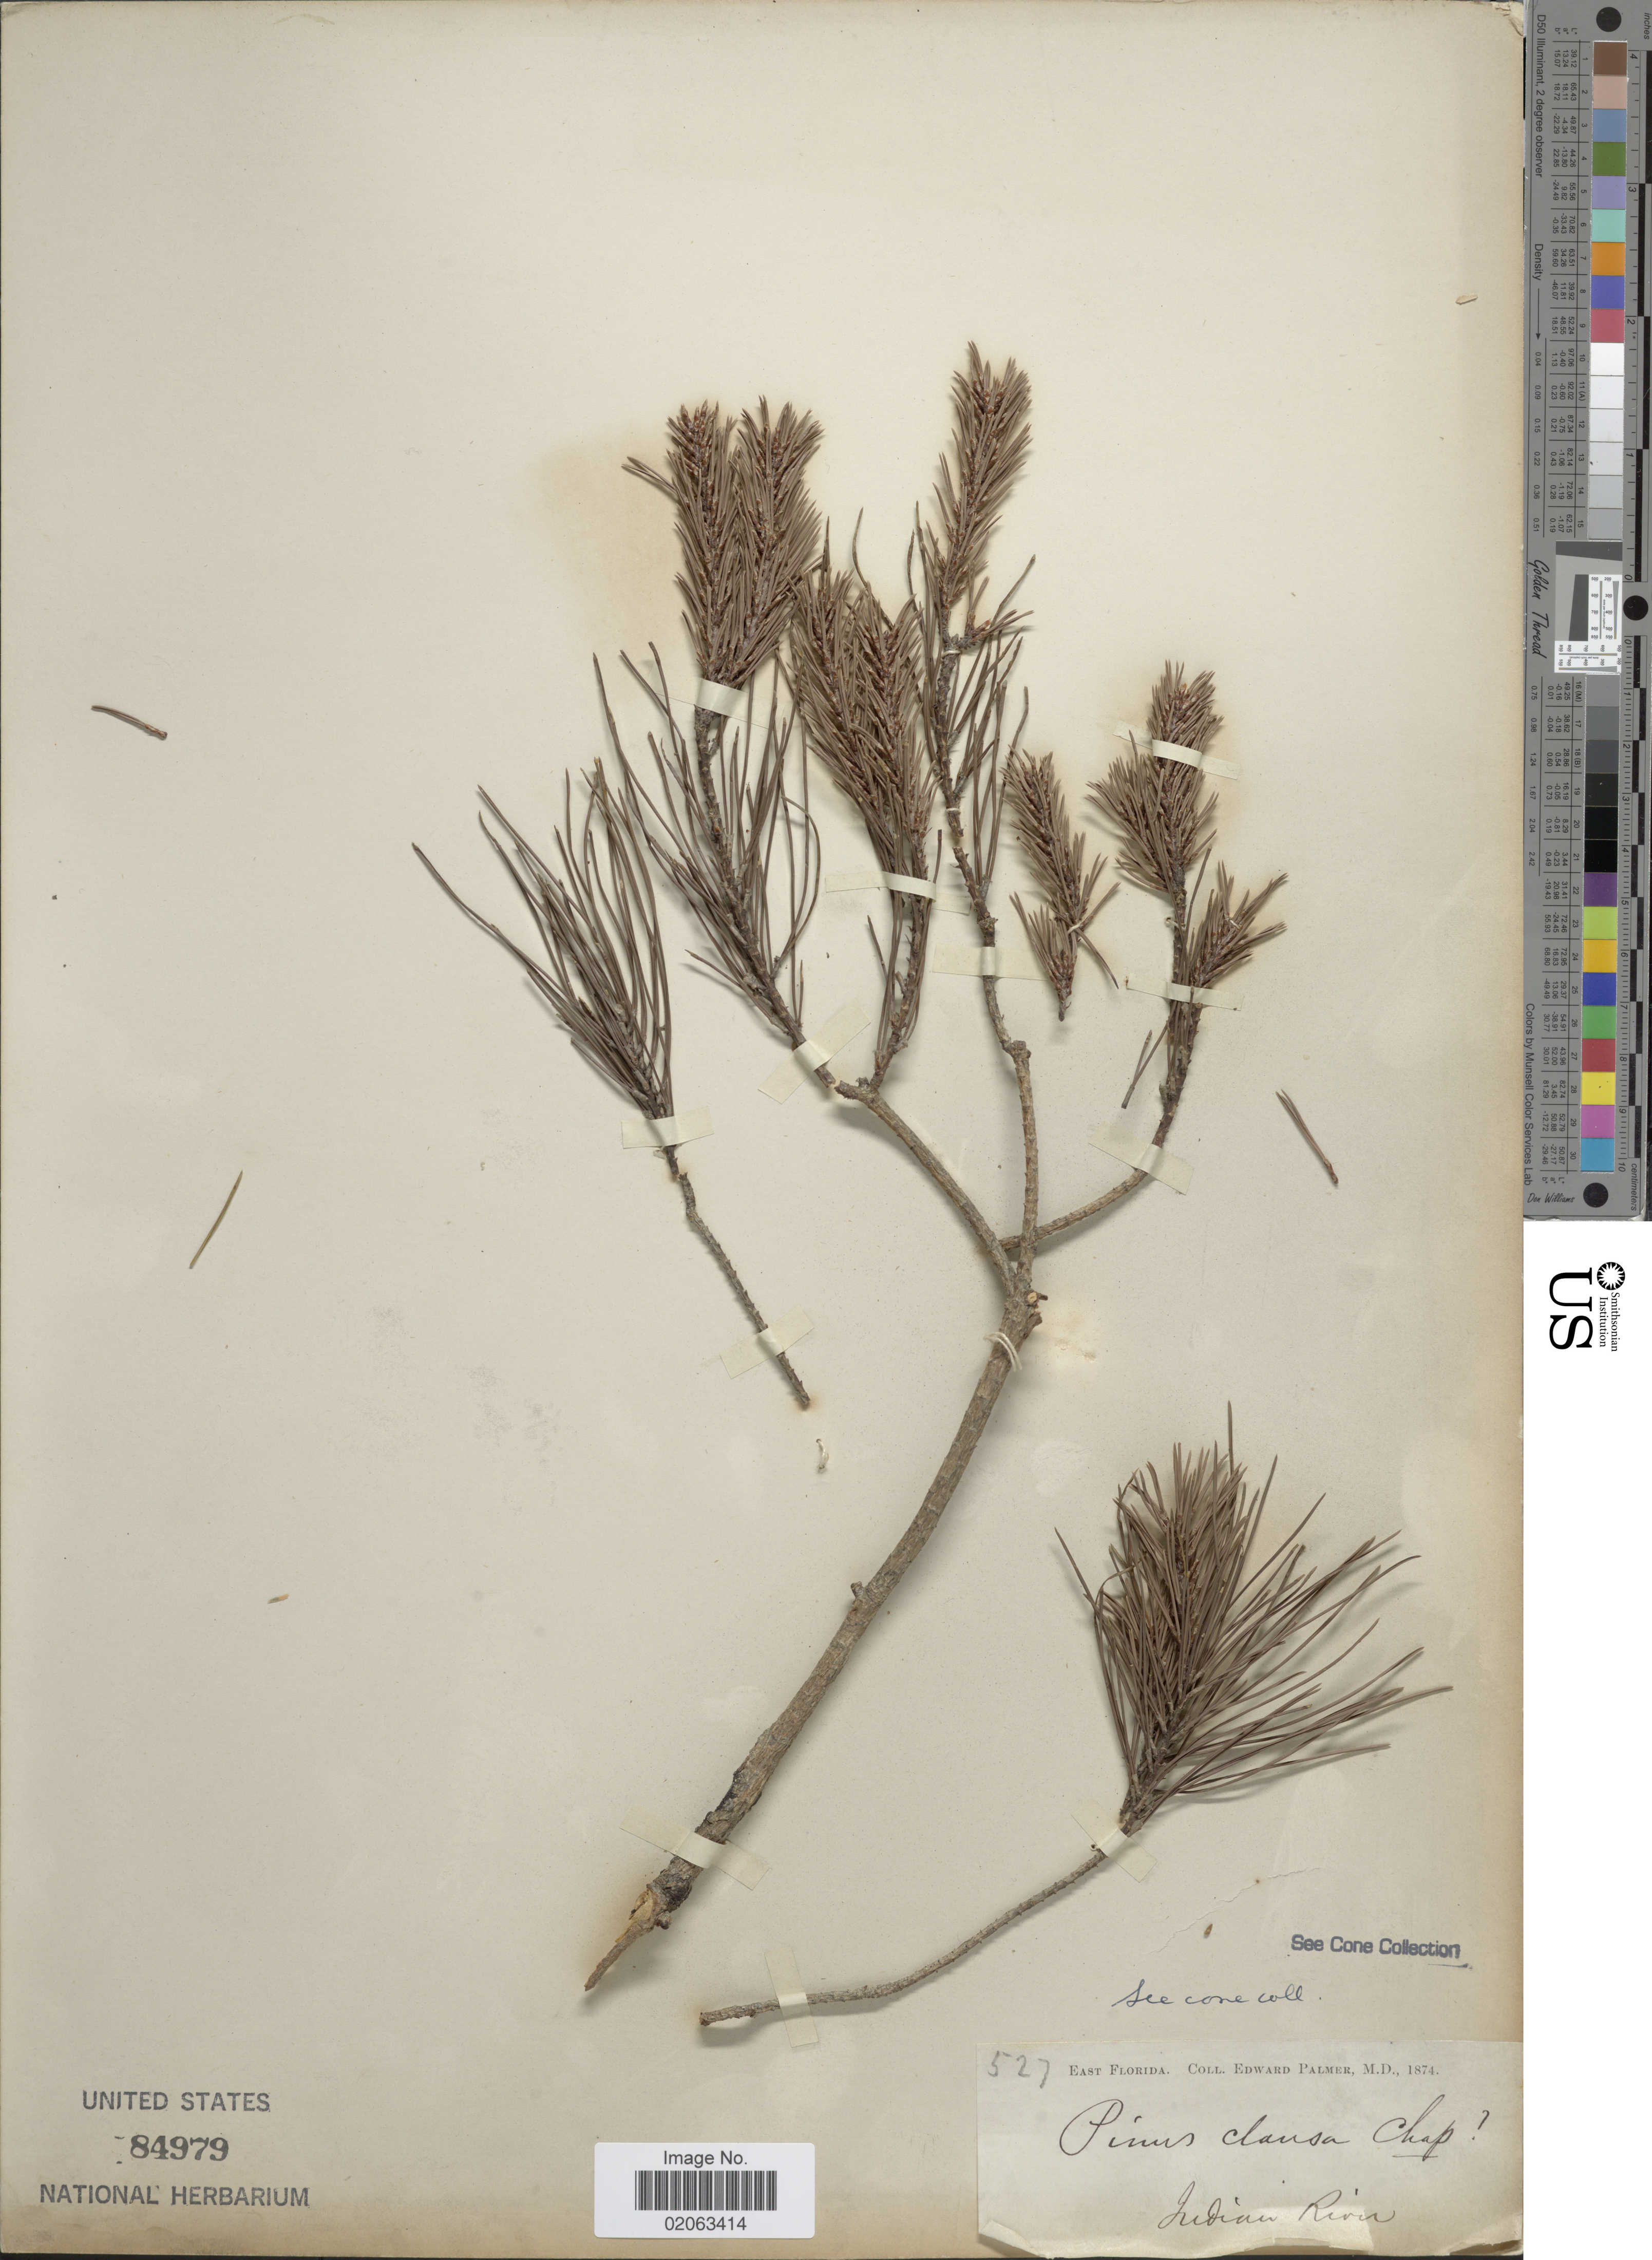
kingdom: Plantae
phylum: Tracheophyta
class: Pinopsida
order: Pinales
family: Pinaceae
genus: Pinus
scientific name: Pinus clausa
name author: (Chapm. ex Engelm.) Vasey ex Sarg.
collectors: E. Palmer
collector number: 527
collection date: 1874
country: United States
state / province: Florida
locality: Indian River.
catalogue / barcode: US 84979